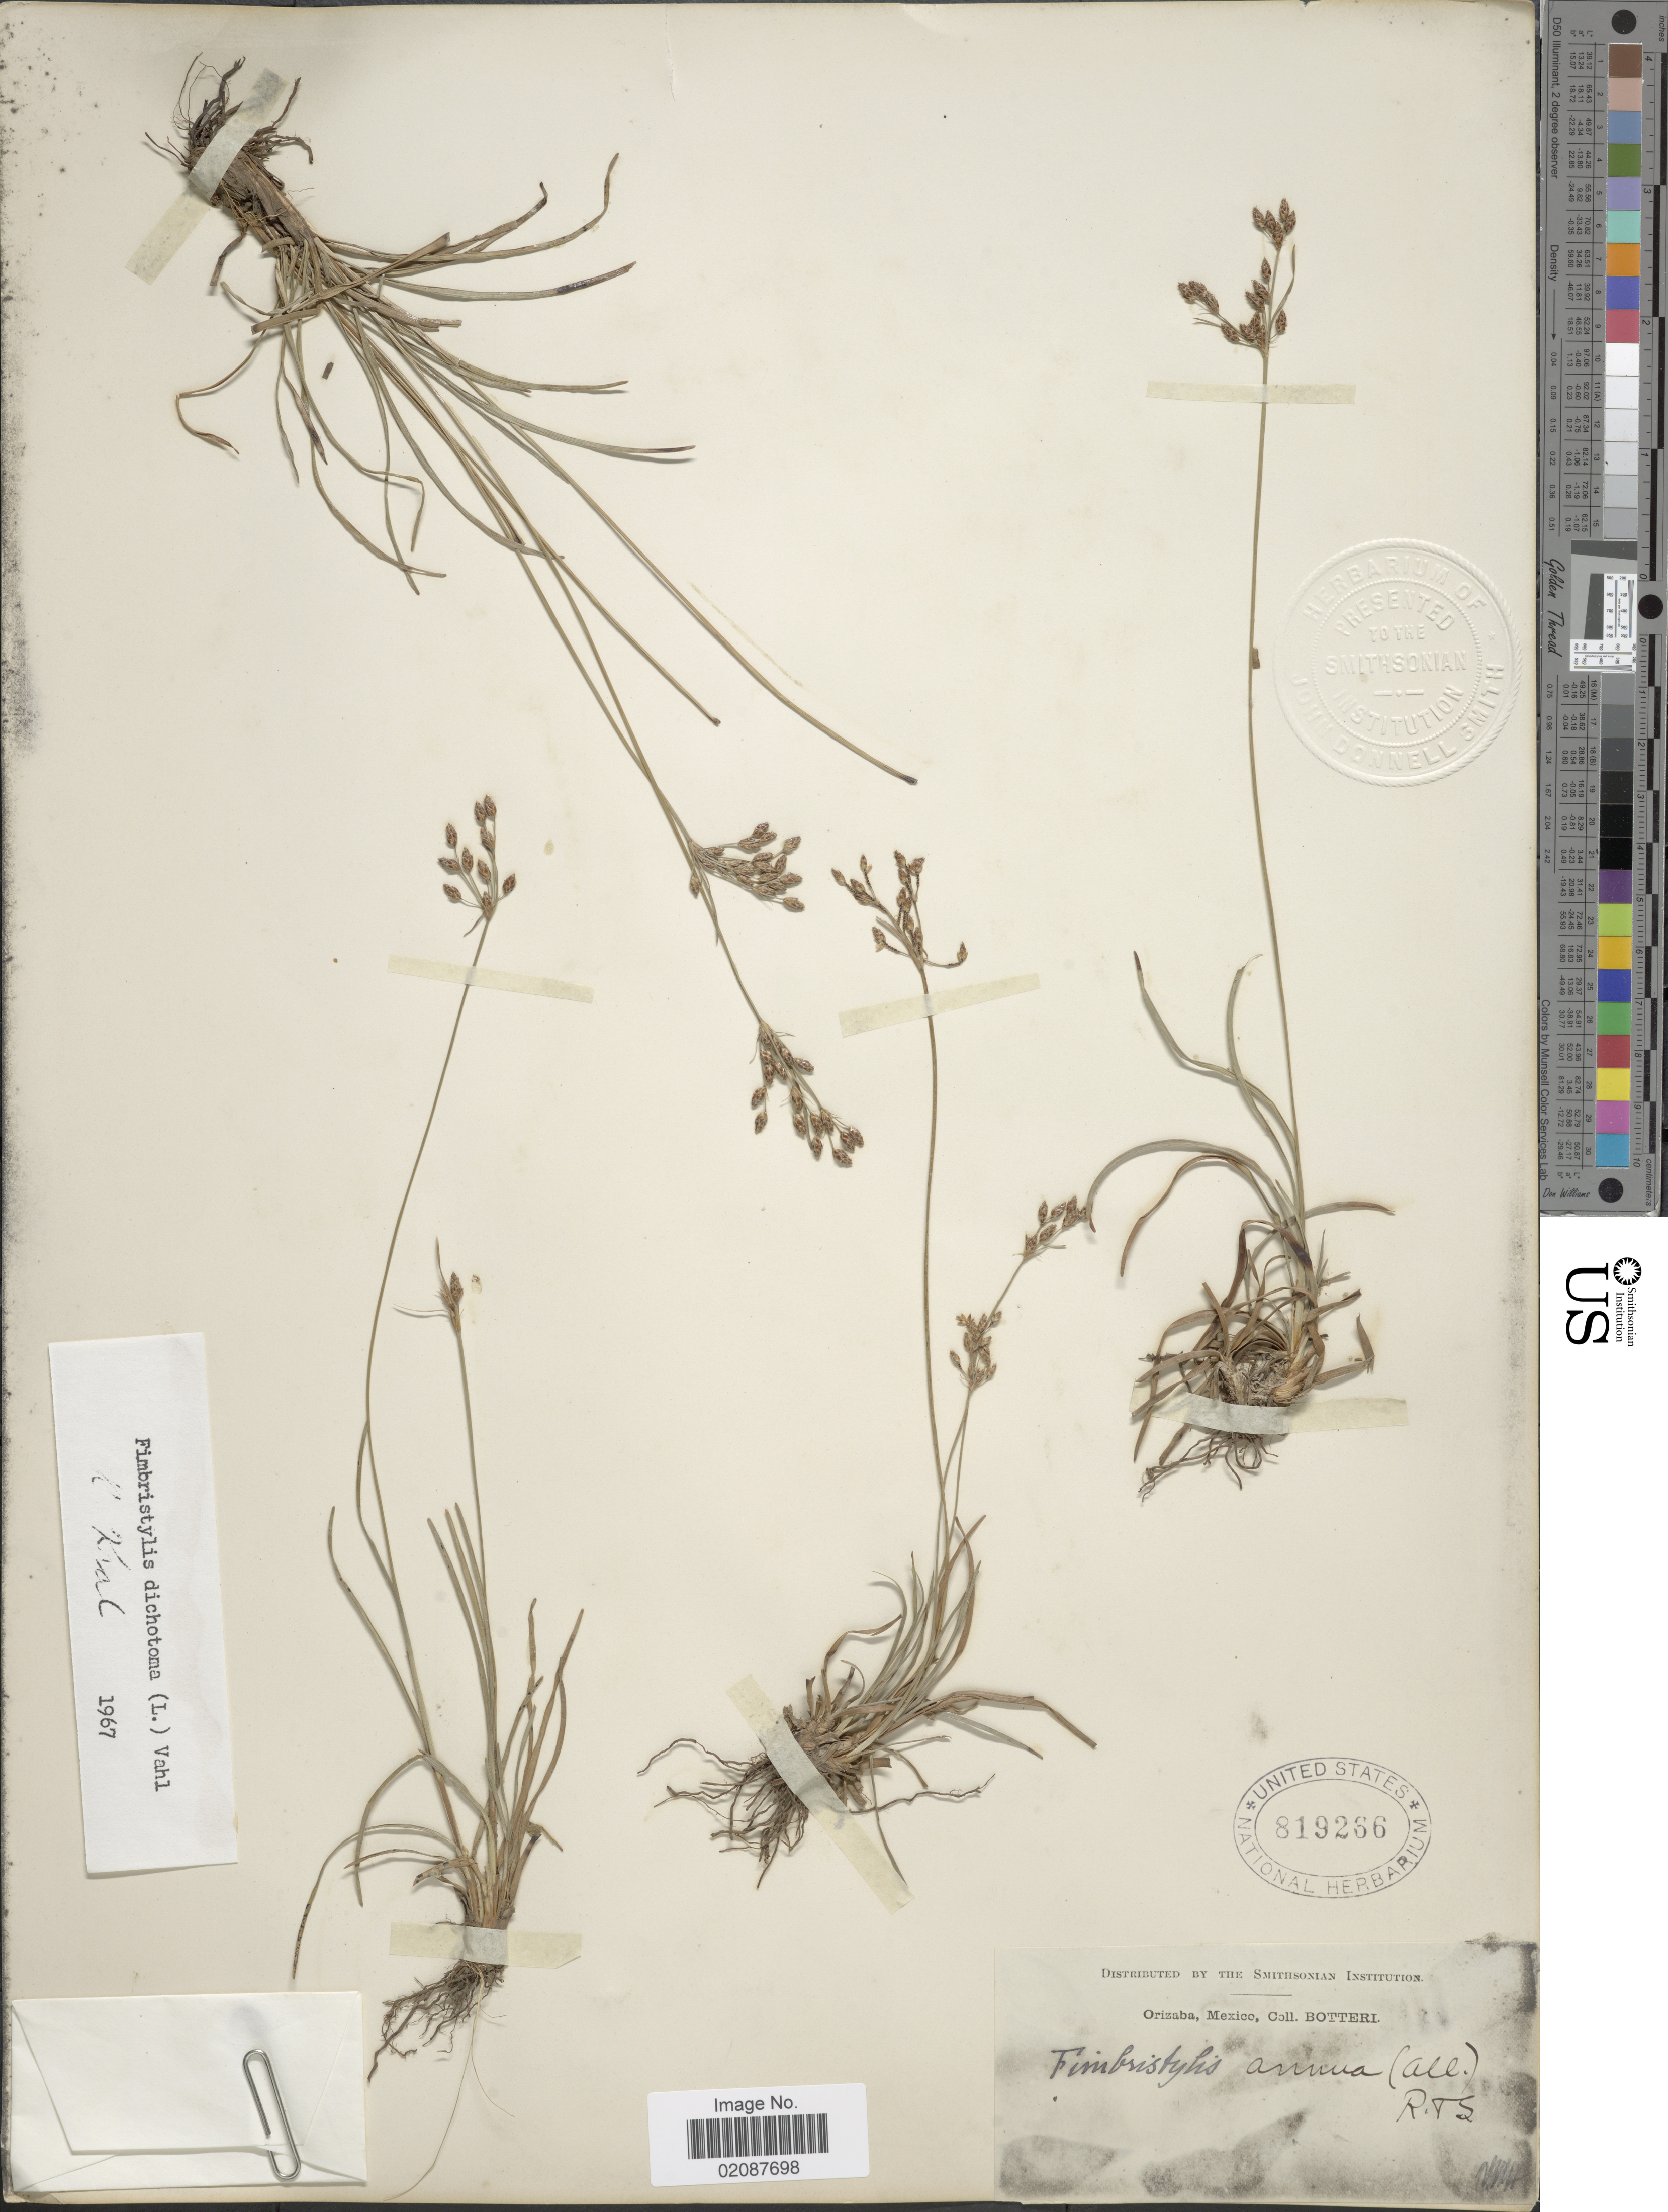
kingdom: Plantae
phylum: Tracheophyta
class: Liliopsida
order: Poales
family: Cyperaceae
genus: Fimbristylis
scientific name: Fimbristylis dichotoma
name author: (L.) Vahl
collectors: -. Botteri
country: Mexico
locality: Orizaba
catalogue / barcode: US 819266